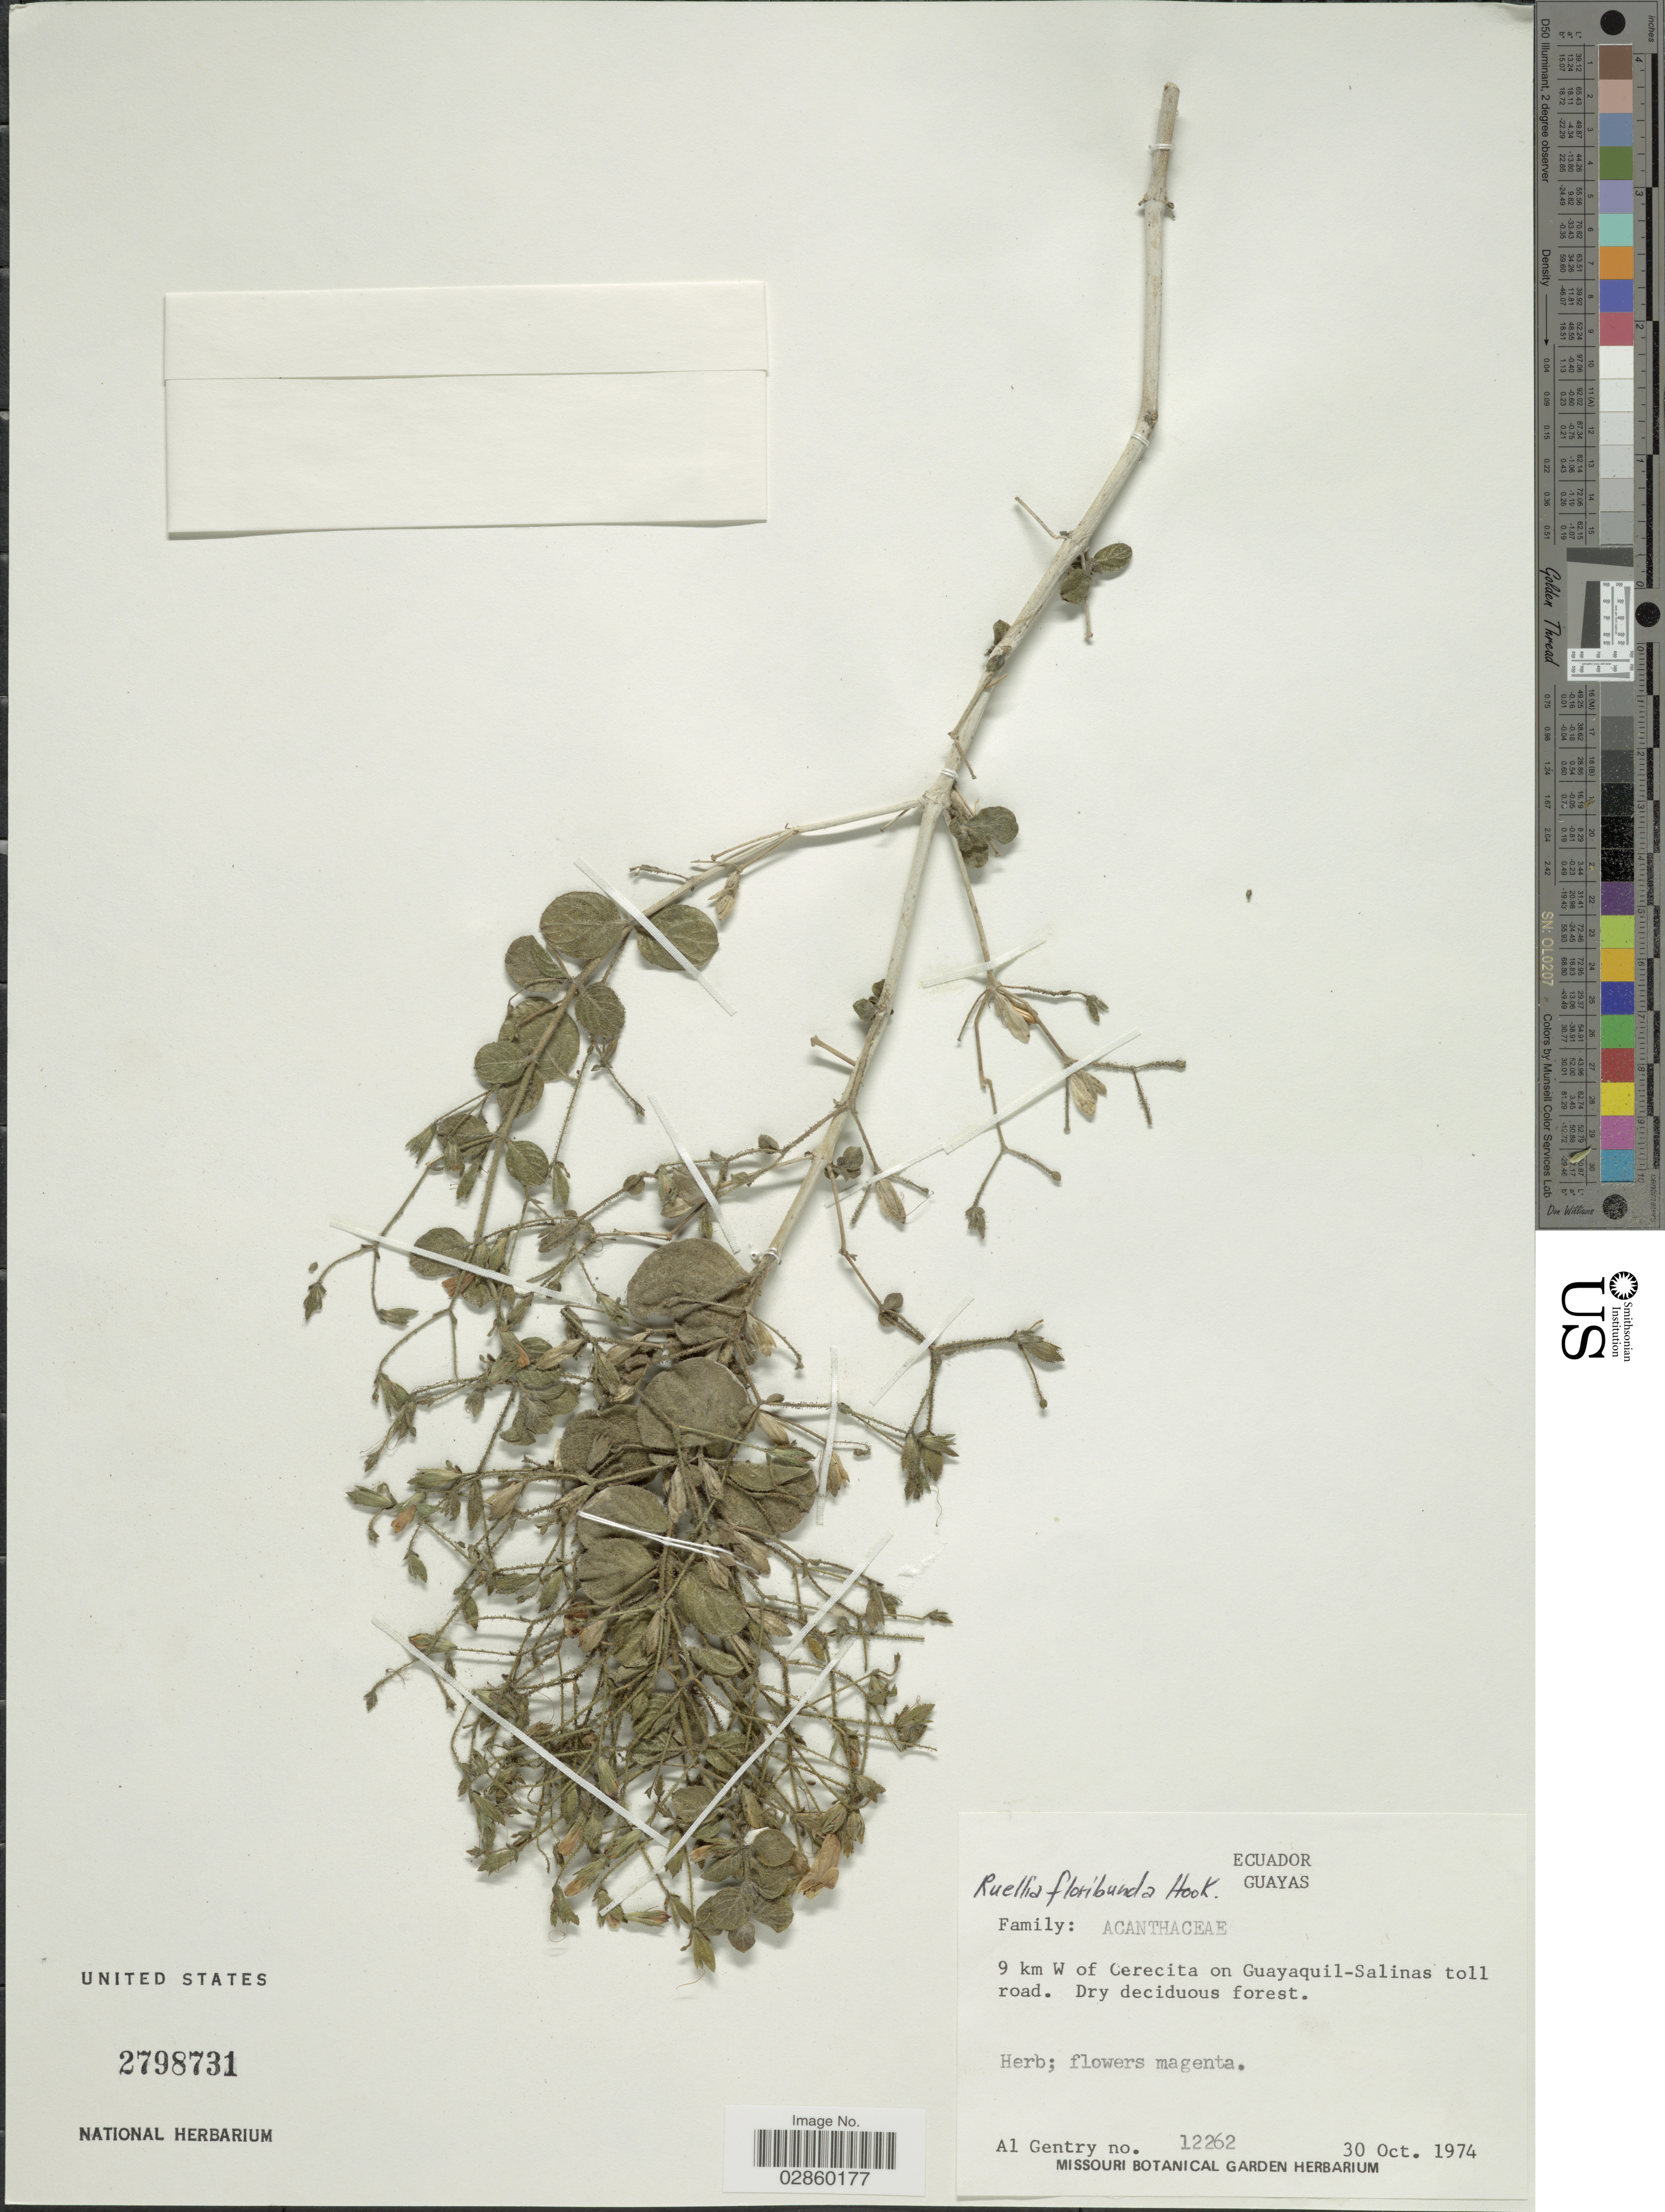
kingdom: Plantae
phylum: Tracheophyta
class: Magnoliopsida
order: Lamiales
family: Acanthaceae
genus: Ruellia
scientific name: Ruellia floribunda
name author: Hook.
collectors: A. H. Gentry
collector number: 12262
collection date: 1974-10-30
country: Ecuador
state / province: Guayas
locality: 9 km W of Cerecita on Guayaquil-Salinas toll road.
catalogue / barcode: US 2798731